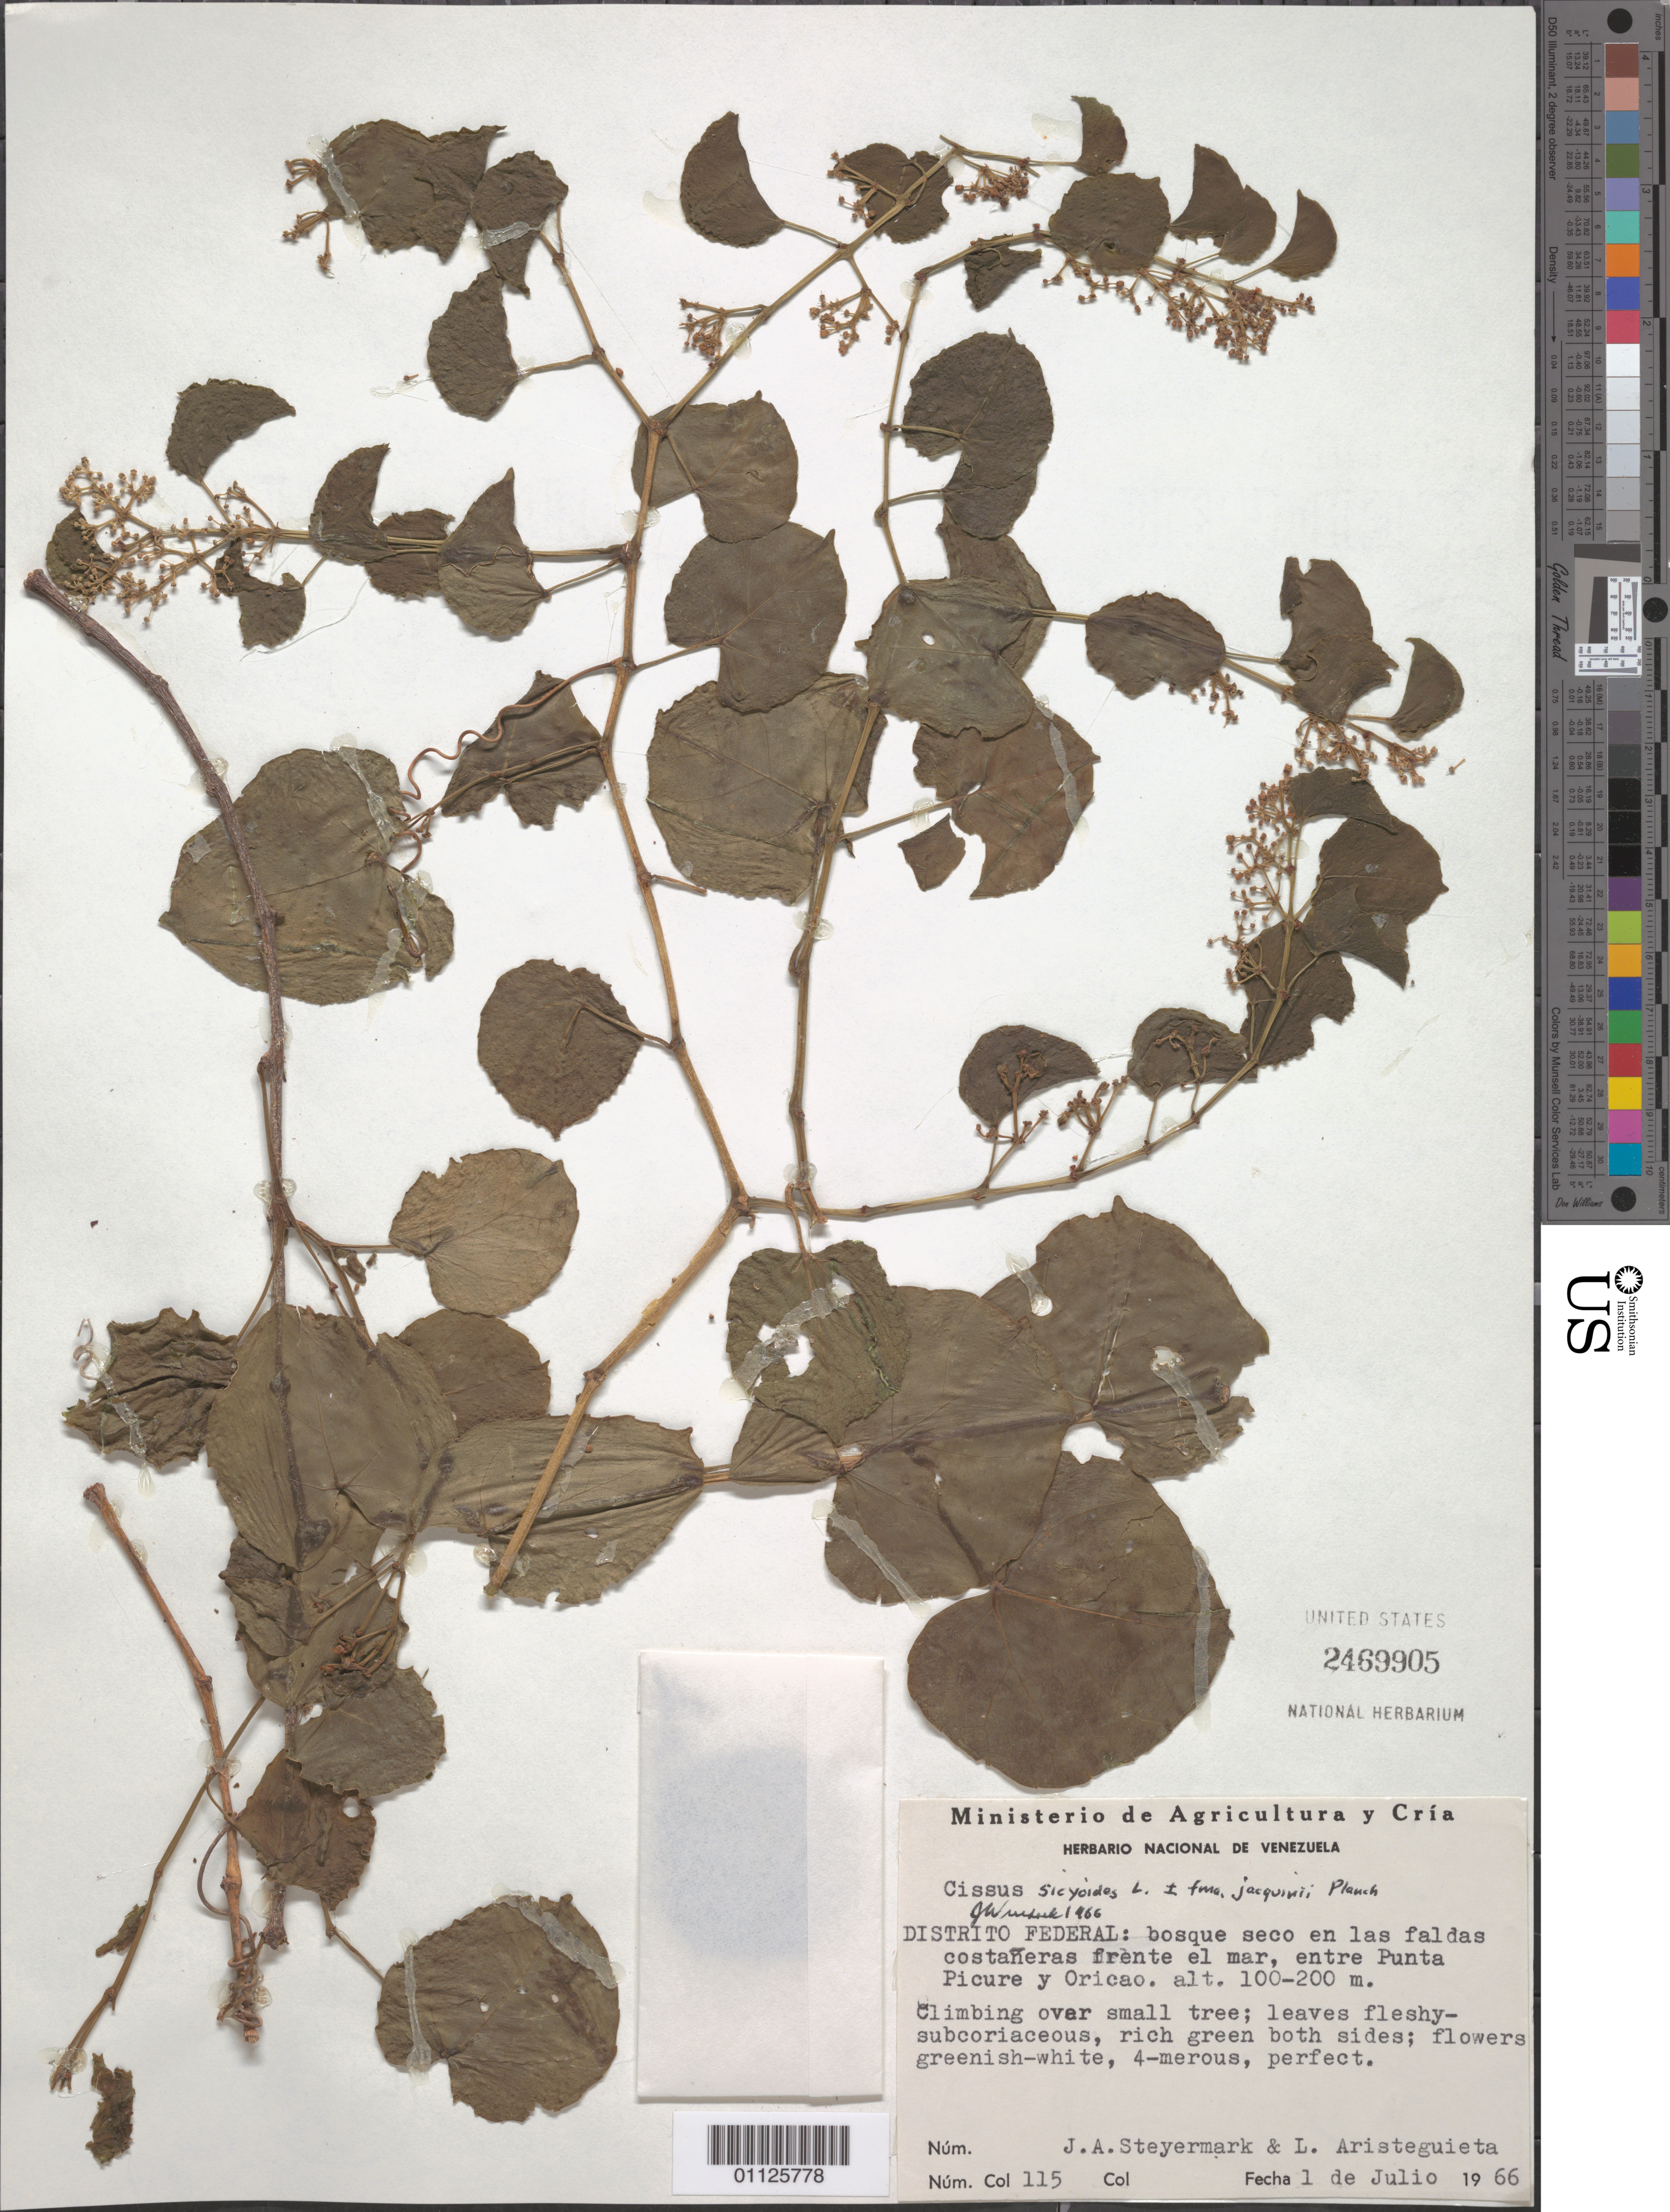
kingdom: Plantae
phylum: Tracheophyta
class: Magnoliopsida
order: Vitales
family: Vitaceae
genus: Cissus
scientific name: Cissus verticillata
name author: (L.) Nicolson & C.E. Jarvis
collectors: J. Steyermark & L. Aristeguieta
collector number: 115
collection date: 1966-07-01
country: Venezuela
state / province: Distrito Federal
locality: Entre Punta Picure y Oricao.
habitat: Climbing over small tree.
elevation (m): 100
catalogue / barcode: US 2469905